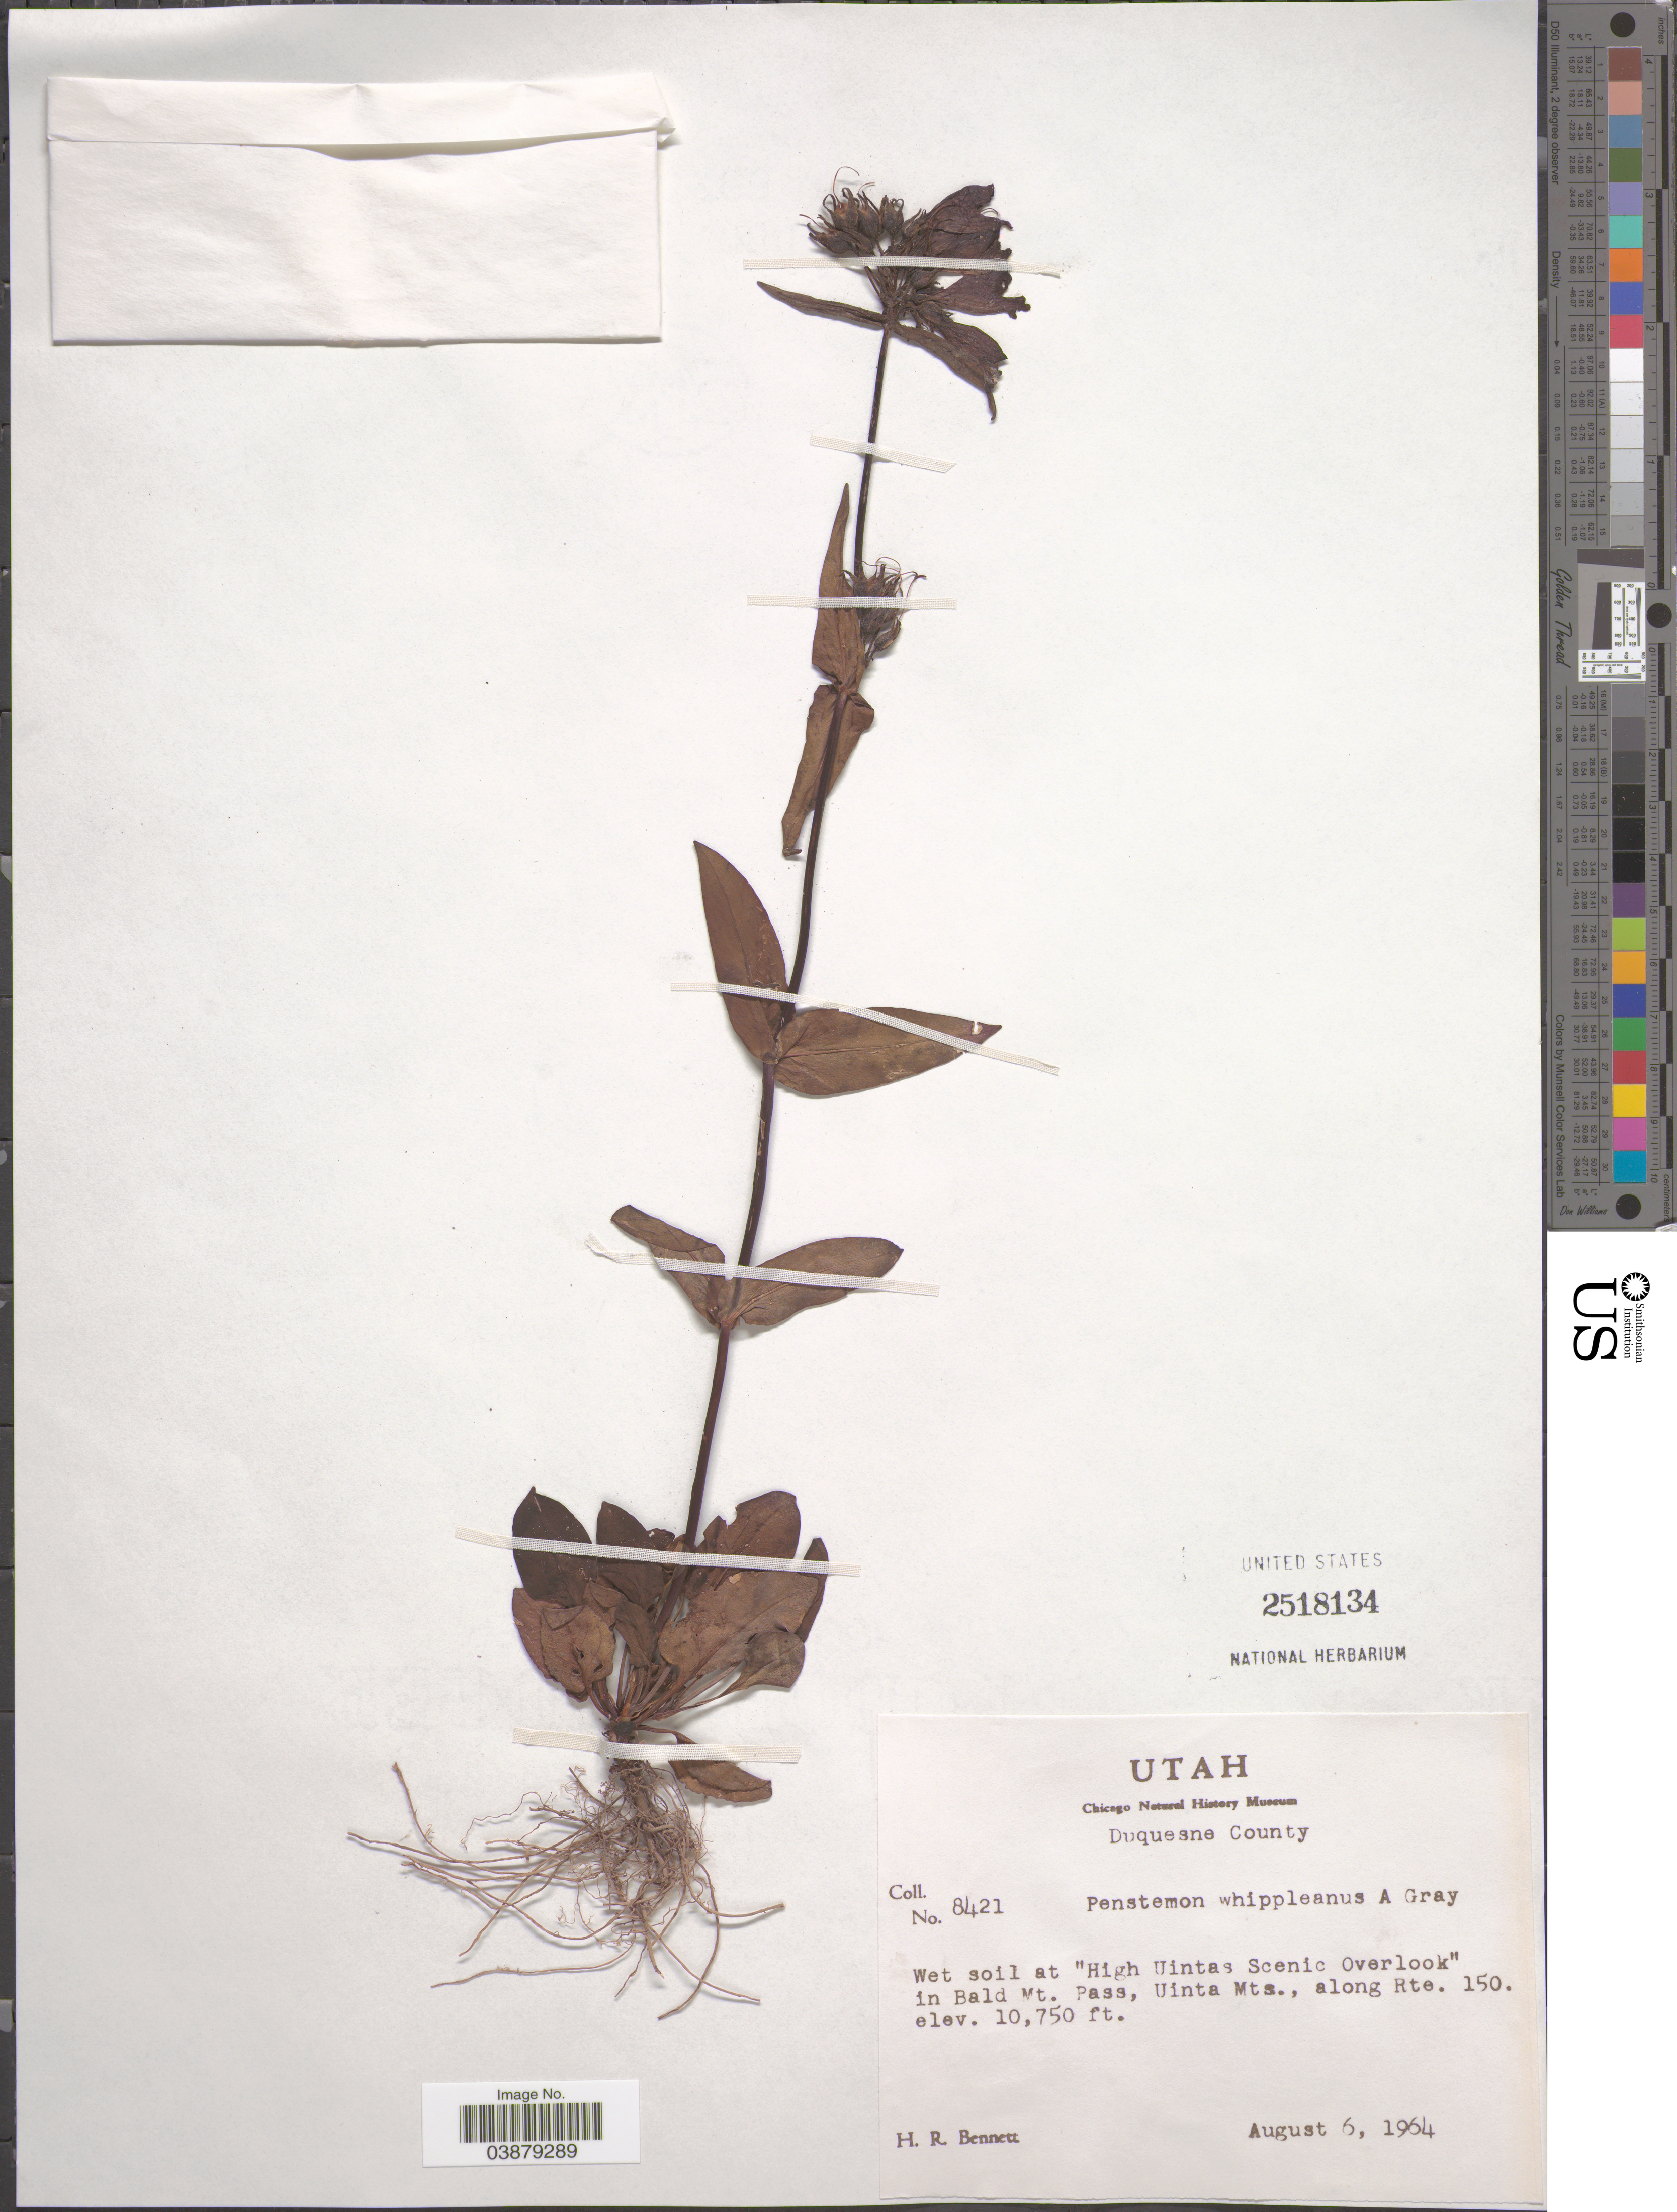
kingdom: Plantae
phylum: Tracheophyta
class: Magnoliopsida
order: Lamiales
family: Plantaginaceae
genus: Penstemon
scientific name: Penstemon whippleanus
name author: A. Gray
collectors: H. R. Bennett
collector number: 8421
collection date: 1964-08-06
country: United States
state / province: Utah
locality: Duquesne County. Wet soil at "High Uintas Scenic Overlook" in Bald Mt. Pass, Uinta Mts., along Rte. 150.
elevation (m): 3277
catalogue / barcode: US 2518134